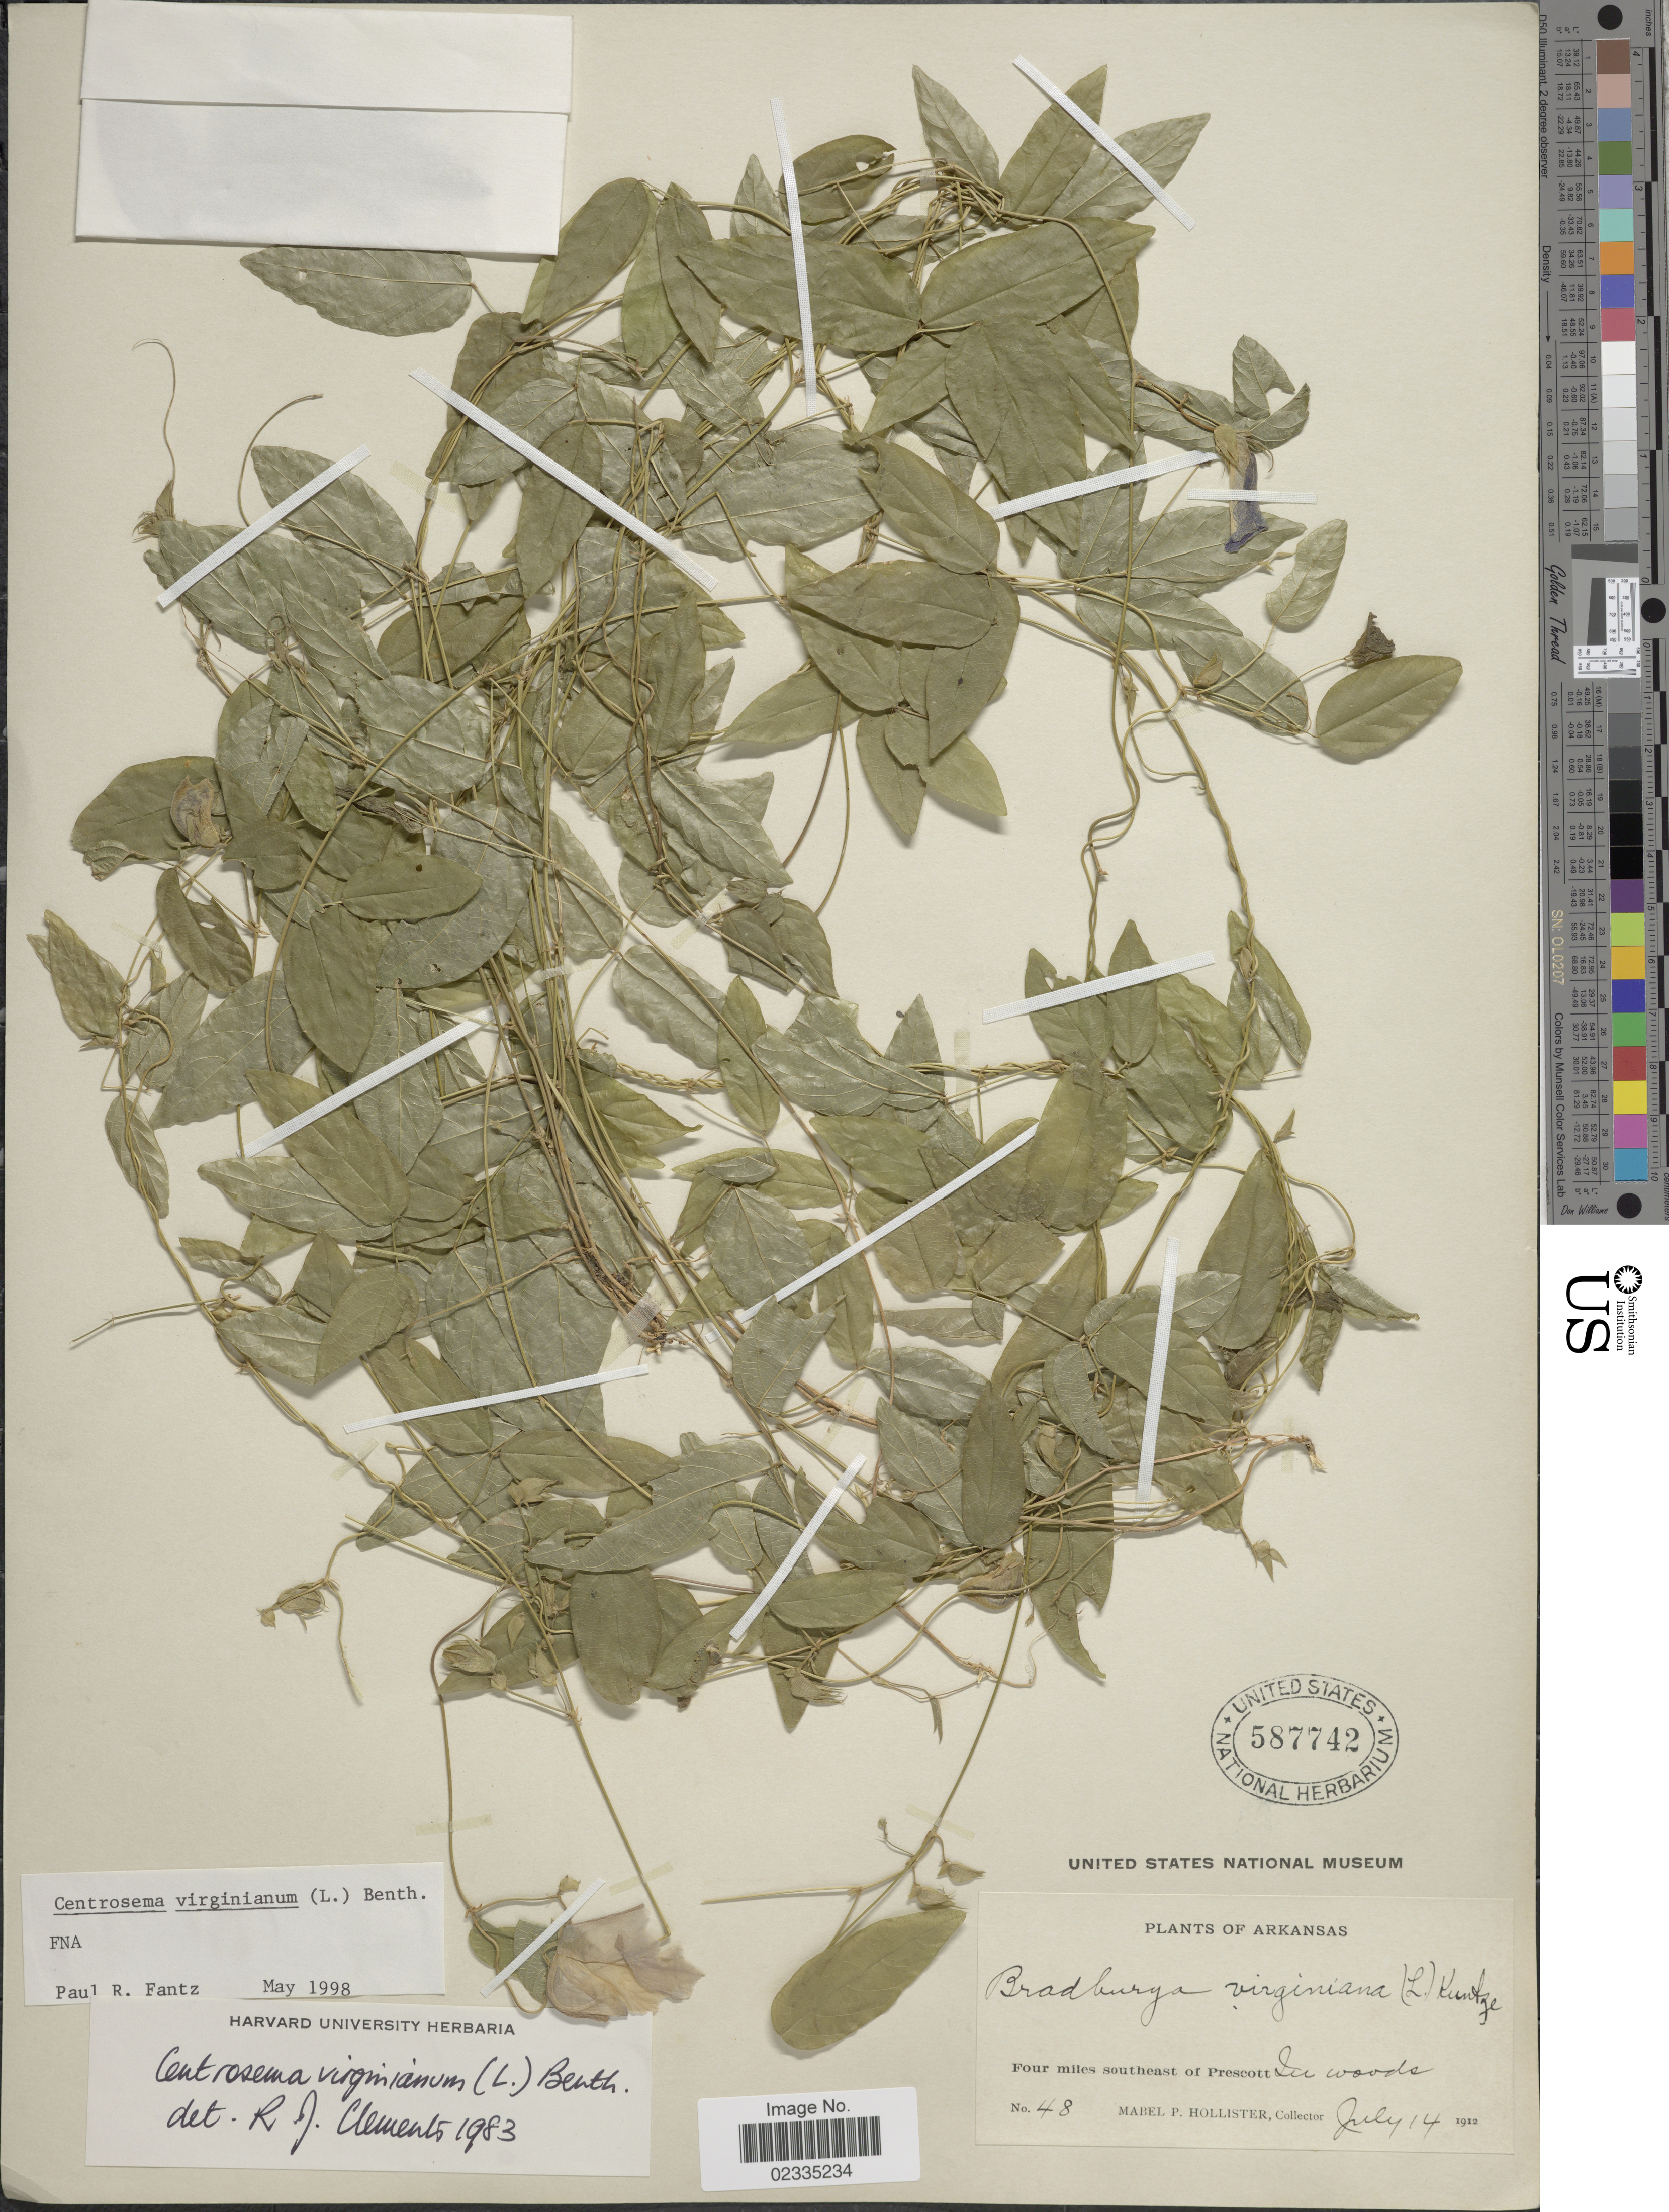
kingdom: Plantae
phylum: Tracheophyta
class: Magnoliopsida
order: Fabales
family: Fabaceae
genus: Centrosema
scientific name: Centrosema virginianum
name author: (L.) Benth.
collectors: M. Hollister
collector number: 48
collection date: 1912-07-14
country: United States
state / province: Arkansas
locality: Four miles southeast of Prescott, In woods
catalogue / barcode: US 587742